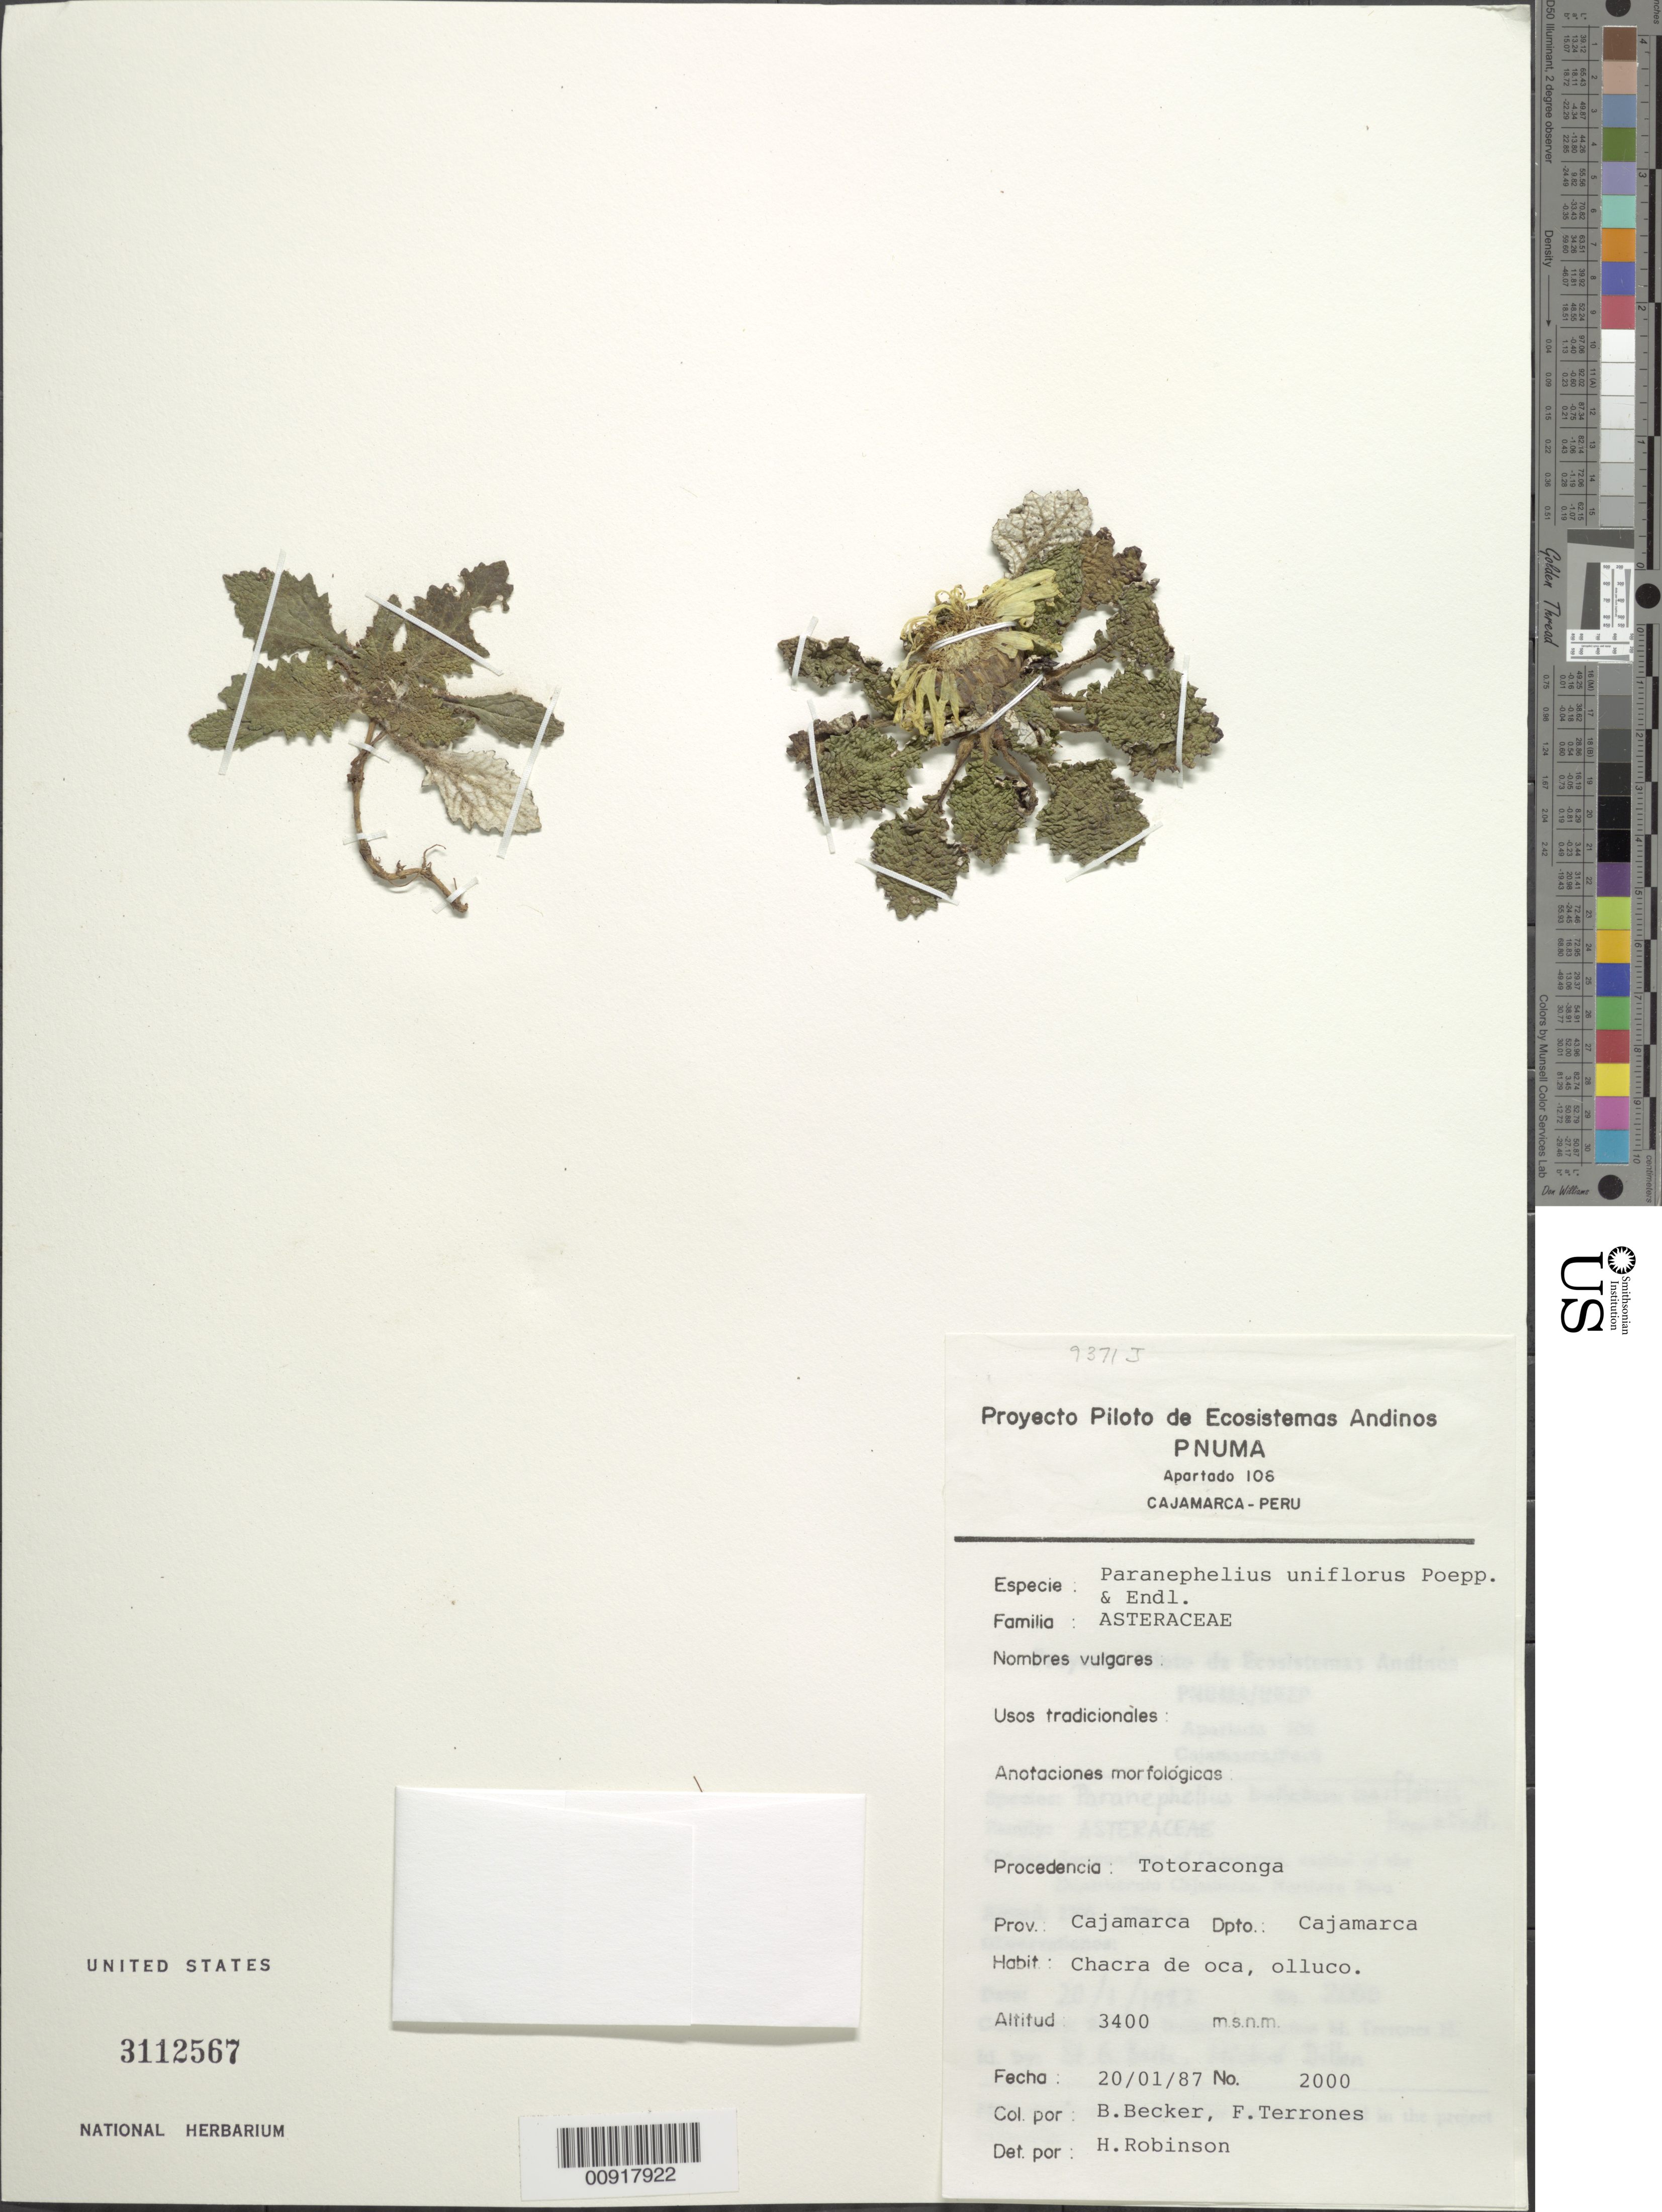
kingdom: Plantae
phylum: Tracheophyta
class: Magnoliopsida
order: Asterales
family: Asteraceae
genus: Paranephelius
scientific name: Paranephelius uniflorus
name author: Poepp. & Endl.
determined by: Robinson, Harold E., (US)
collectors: B. Becker & F. Terrones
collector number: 2000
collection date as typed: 20 January 1987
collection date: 1987-01-20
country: Peru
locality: Prov. Cajamarca, Dpto. Cajamarca, Totoraconga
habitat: Chacra de oca, olluco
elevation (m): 3400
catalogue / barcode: US 3112567